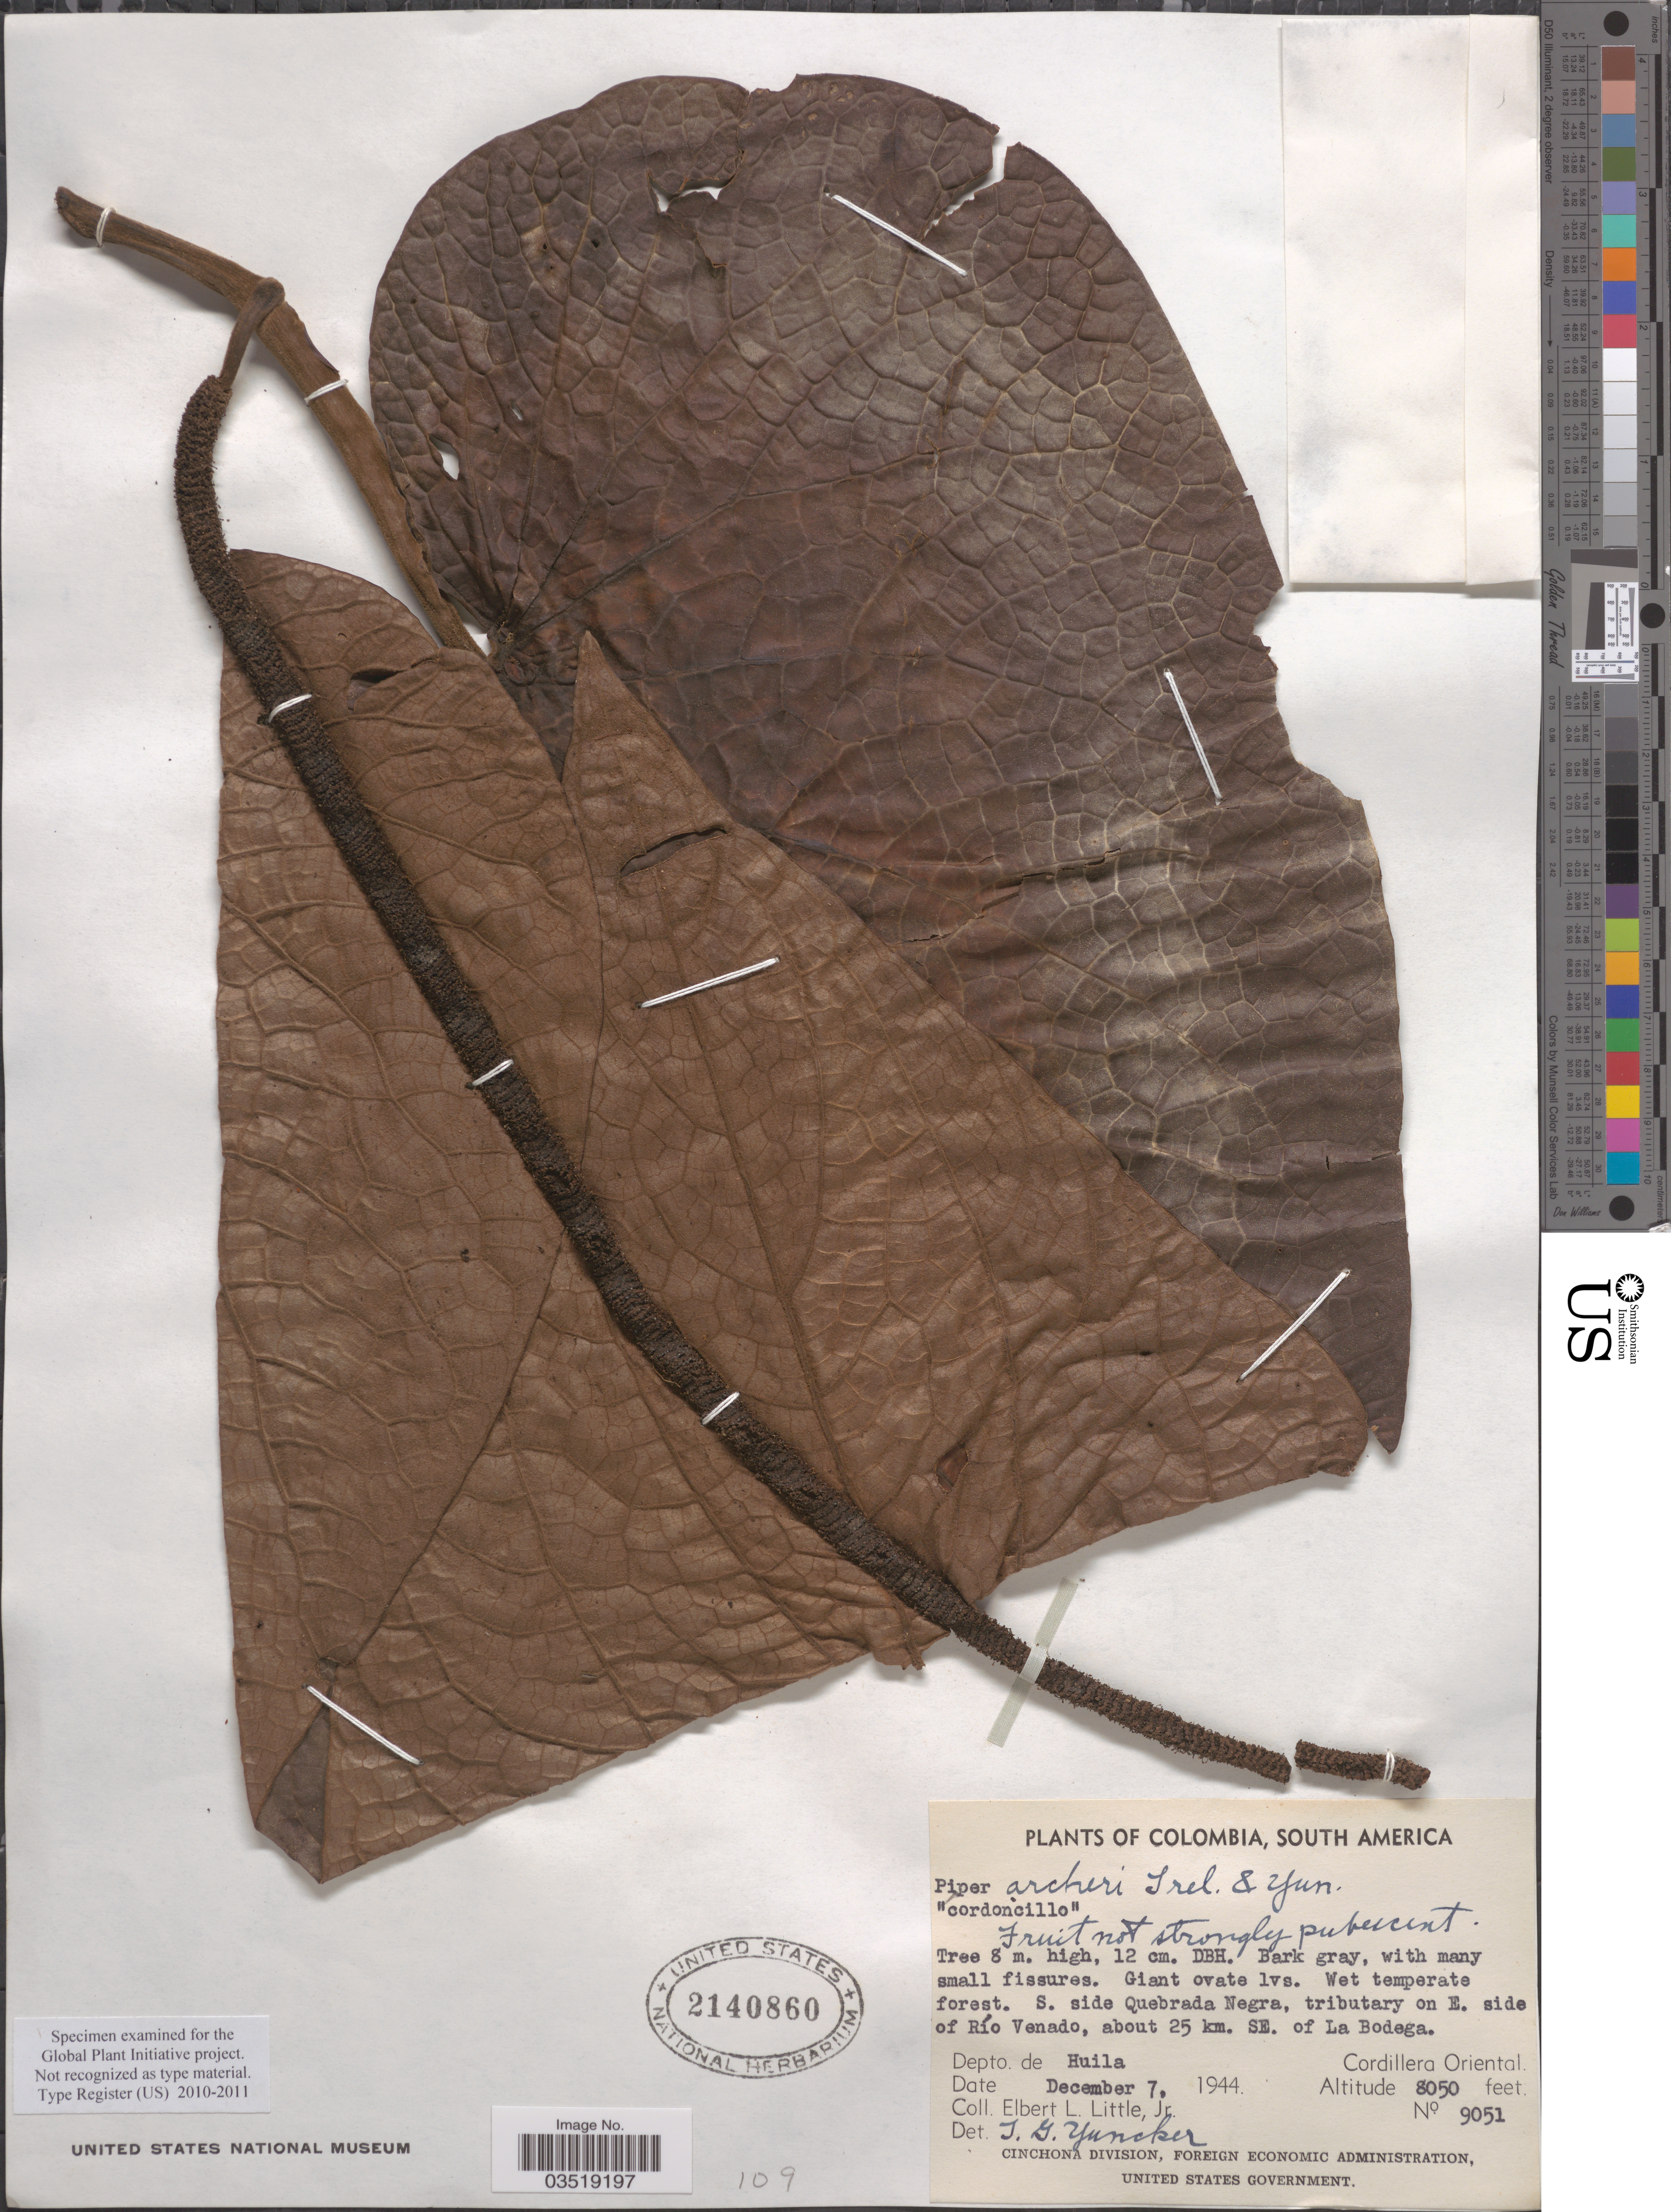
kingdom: Plantae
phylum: Tracheophyta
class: Magnoliopsida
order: Piperales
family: Piperaceae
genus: Piper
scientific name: Piper archeri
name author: Trel. & Yunck.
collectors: E. L. Little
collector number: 9051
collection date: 1944-12-07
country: Colombia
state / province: Huila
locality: S. side Quebrada Negra, tributary on E. side of Río venado, about 25 km. SE. of La Bodega. Depto. de Huila. Cordillera Oriental.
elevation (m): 2454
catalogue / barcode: US 2140860